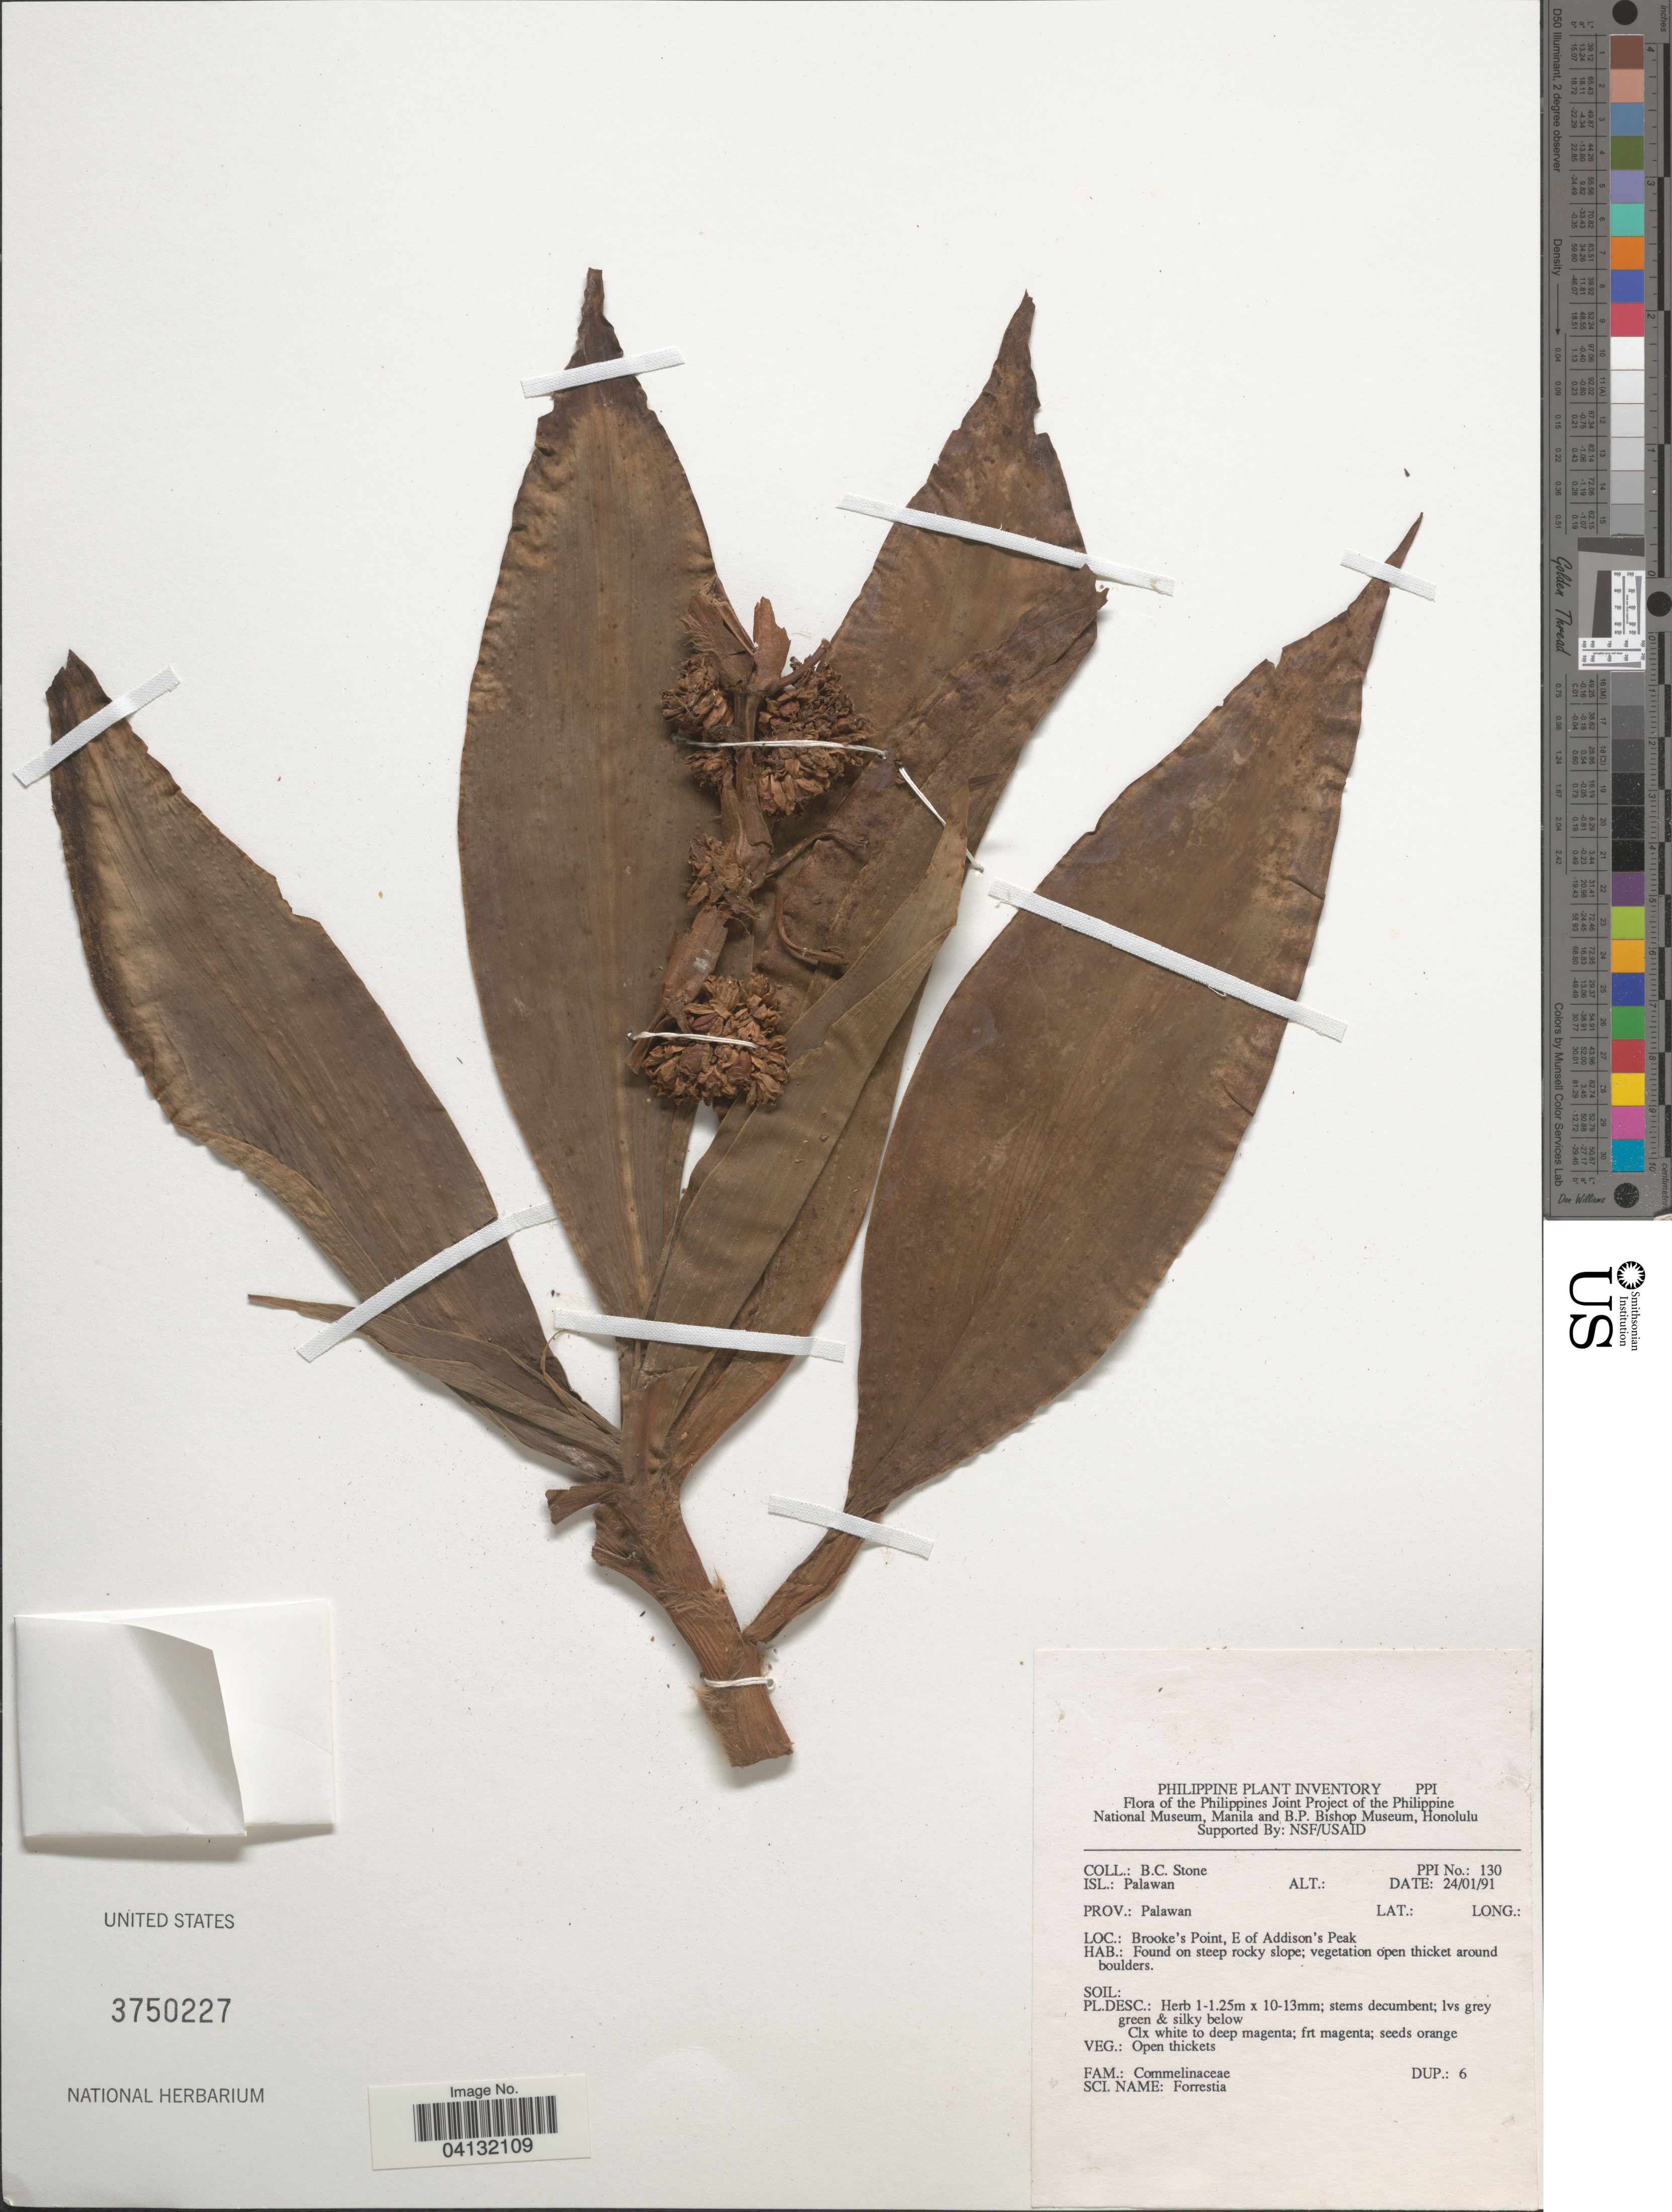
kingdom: Plantae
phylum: Tracheophyta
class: Liliopsida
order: Commelinales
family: Commelinaceae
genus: Forrestia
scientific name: Forrestia sp.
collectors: B. C. Stone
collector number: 130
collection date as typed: Transcribed d/m/y: 24/1/91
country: Philippines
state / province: Mimaropa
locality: Isl.: Palawan. Prov.: Palawan. Brooke's Point, E of Addison's Peak.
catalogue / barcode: US 3750227